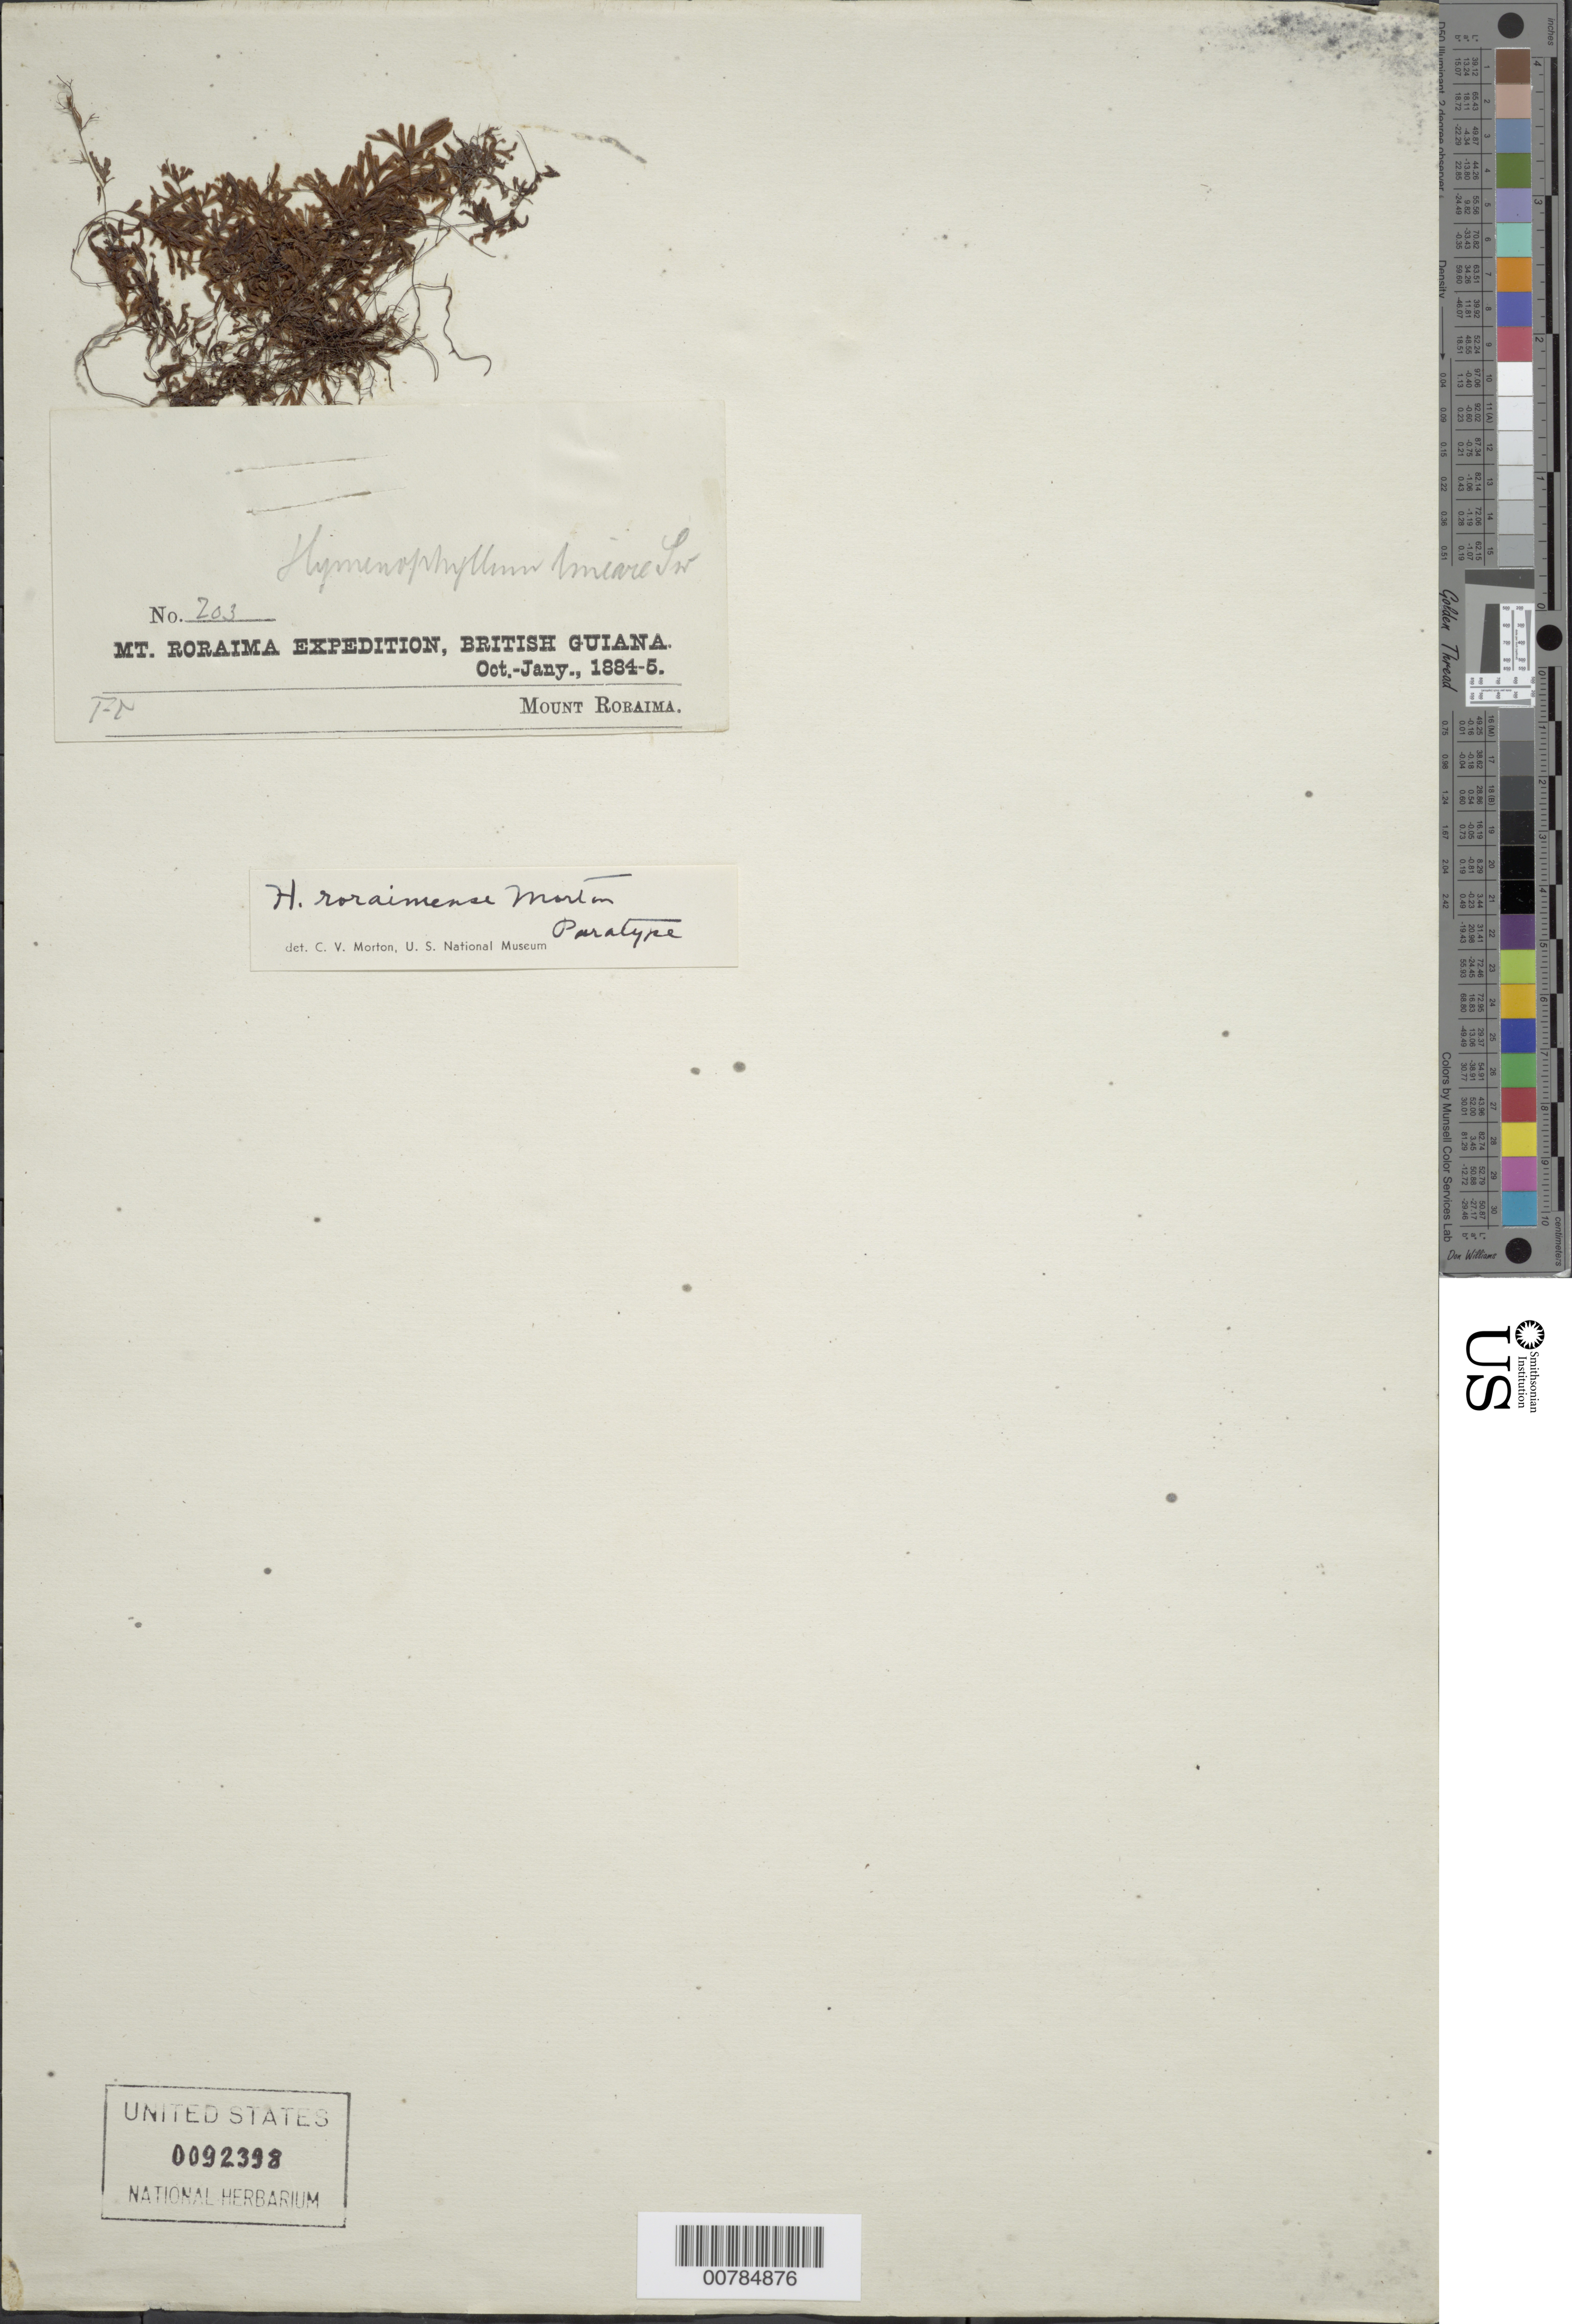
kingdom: Plantae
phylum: Tracheophyta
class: Polypodiopsida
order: Hymenophyllales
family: Hymenophyllaceae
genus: Hymenophyllum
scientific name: Hymenophyllum roraimense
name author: C.V. Morton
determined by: Morton, C. V.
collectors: E. F. im Thurn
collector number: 203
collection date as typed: October 1884 to January 1885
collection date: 1884-10/1885-01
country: Guyana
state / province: Cuyuni-Mazaruni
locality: Mt. Roraima, upper slope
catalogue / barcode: US 92398